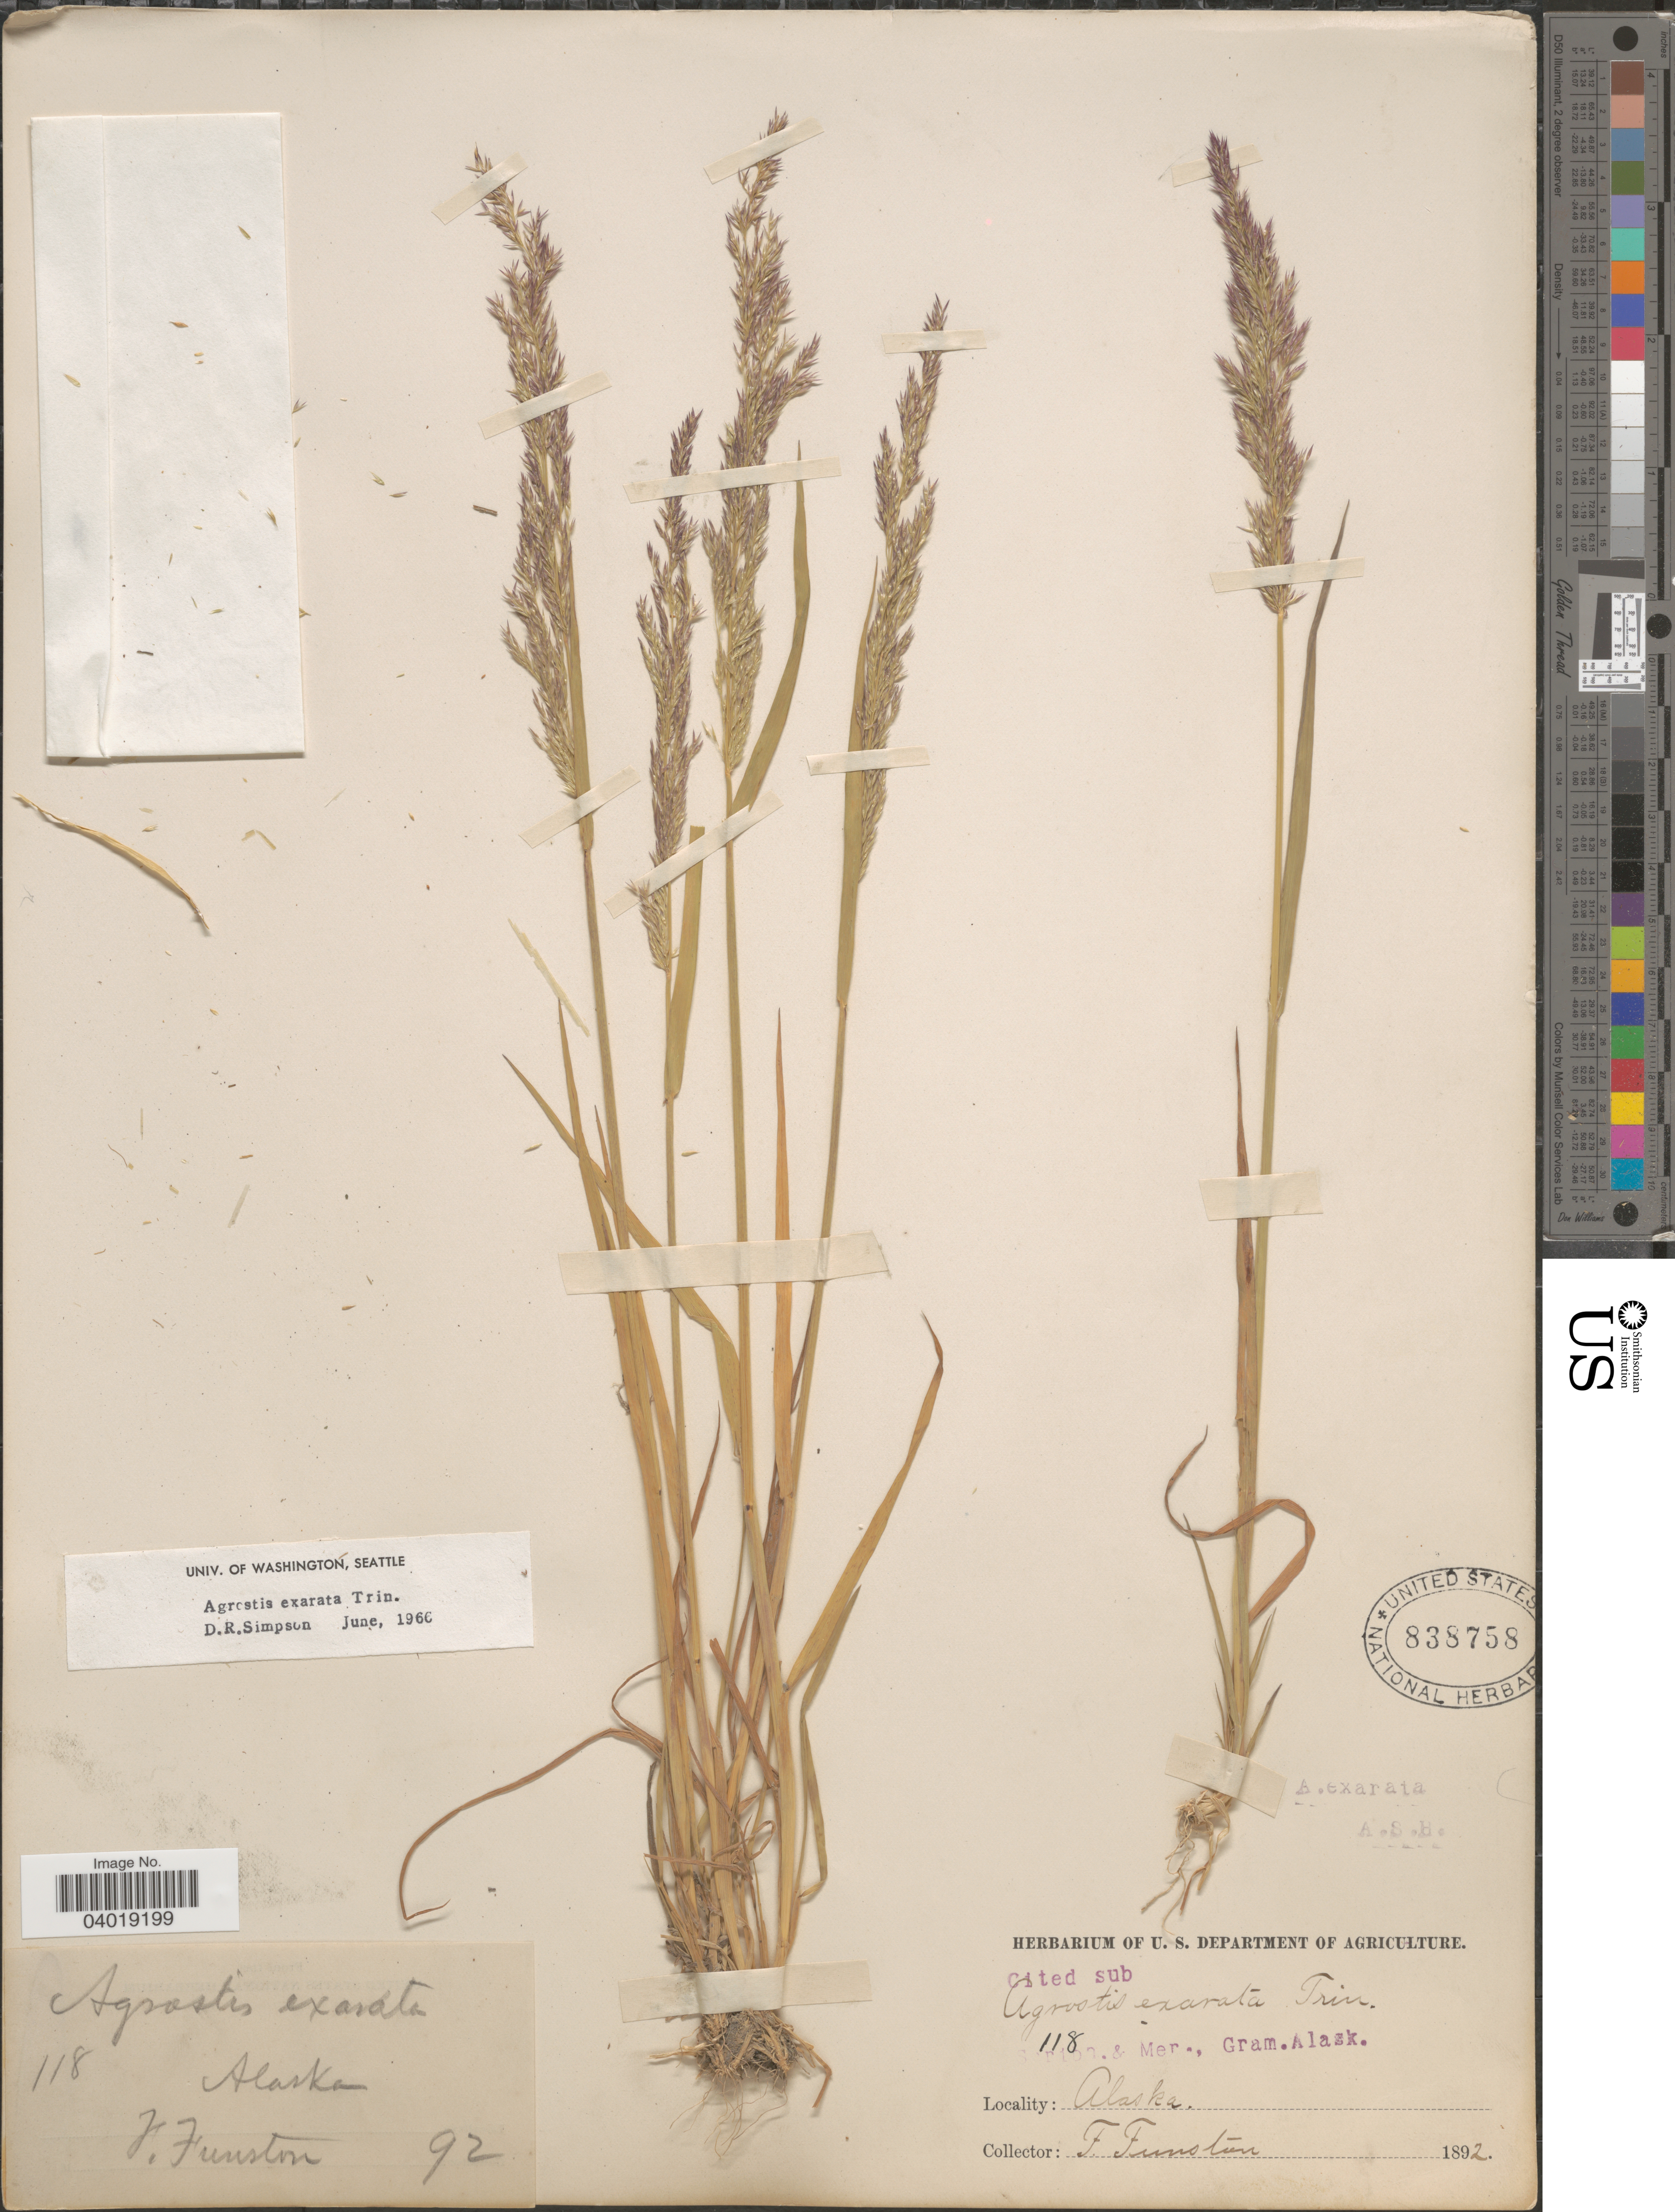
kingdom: Plantae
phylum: Tracheophyta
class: Liliopsida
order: Poales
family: Poaceae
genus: Agrostis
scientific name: Agrostis exarata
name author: Trin.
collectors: F. Funston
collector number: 118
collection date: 1892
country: United States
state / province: Alaska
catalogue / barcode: US 838758